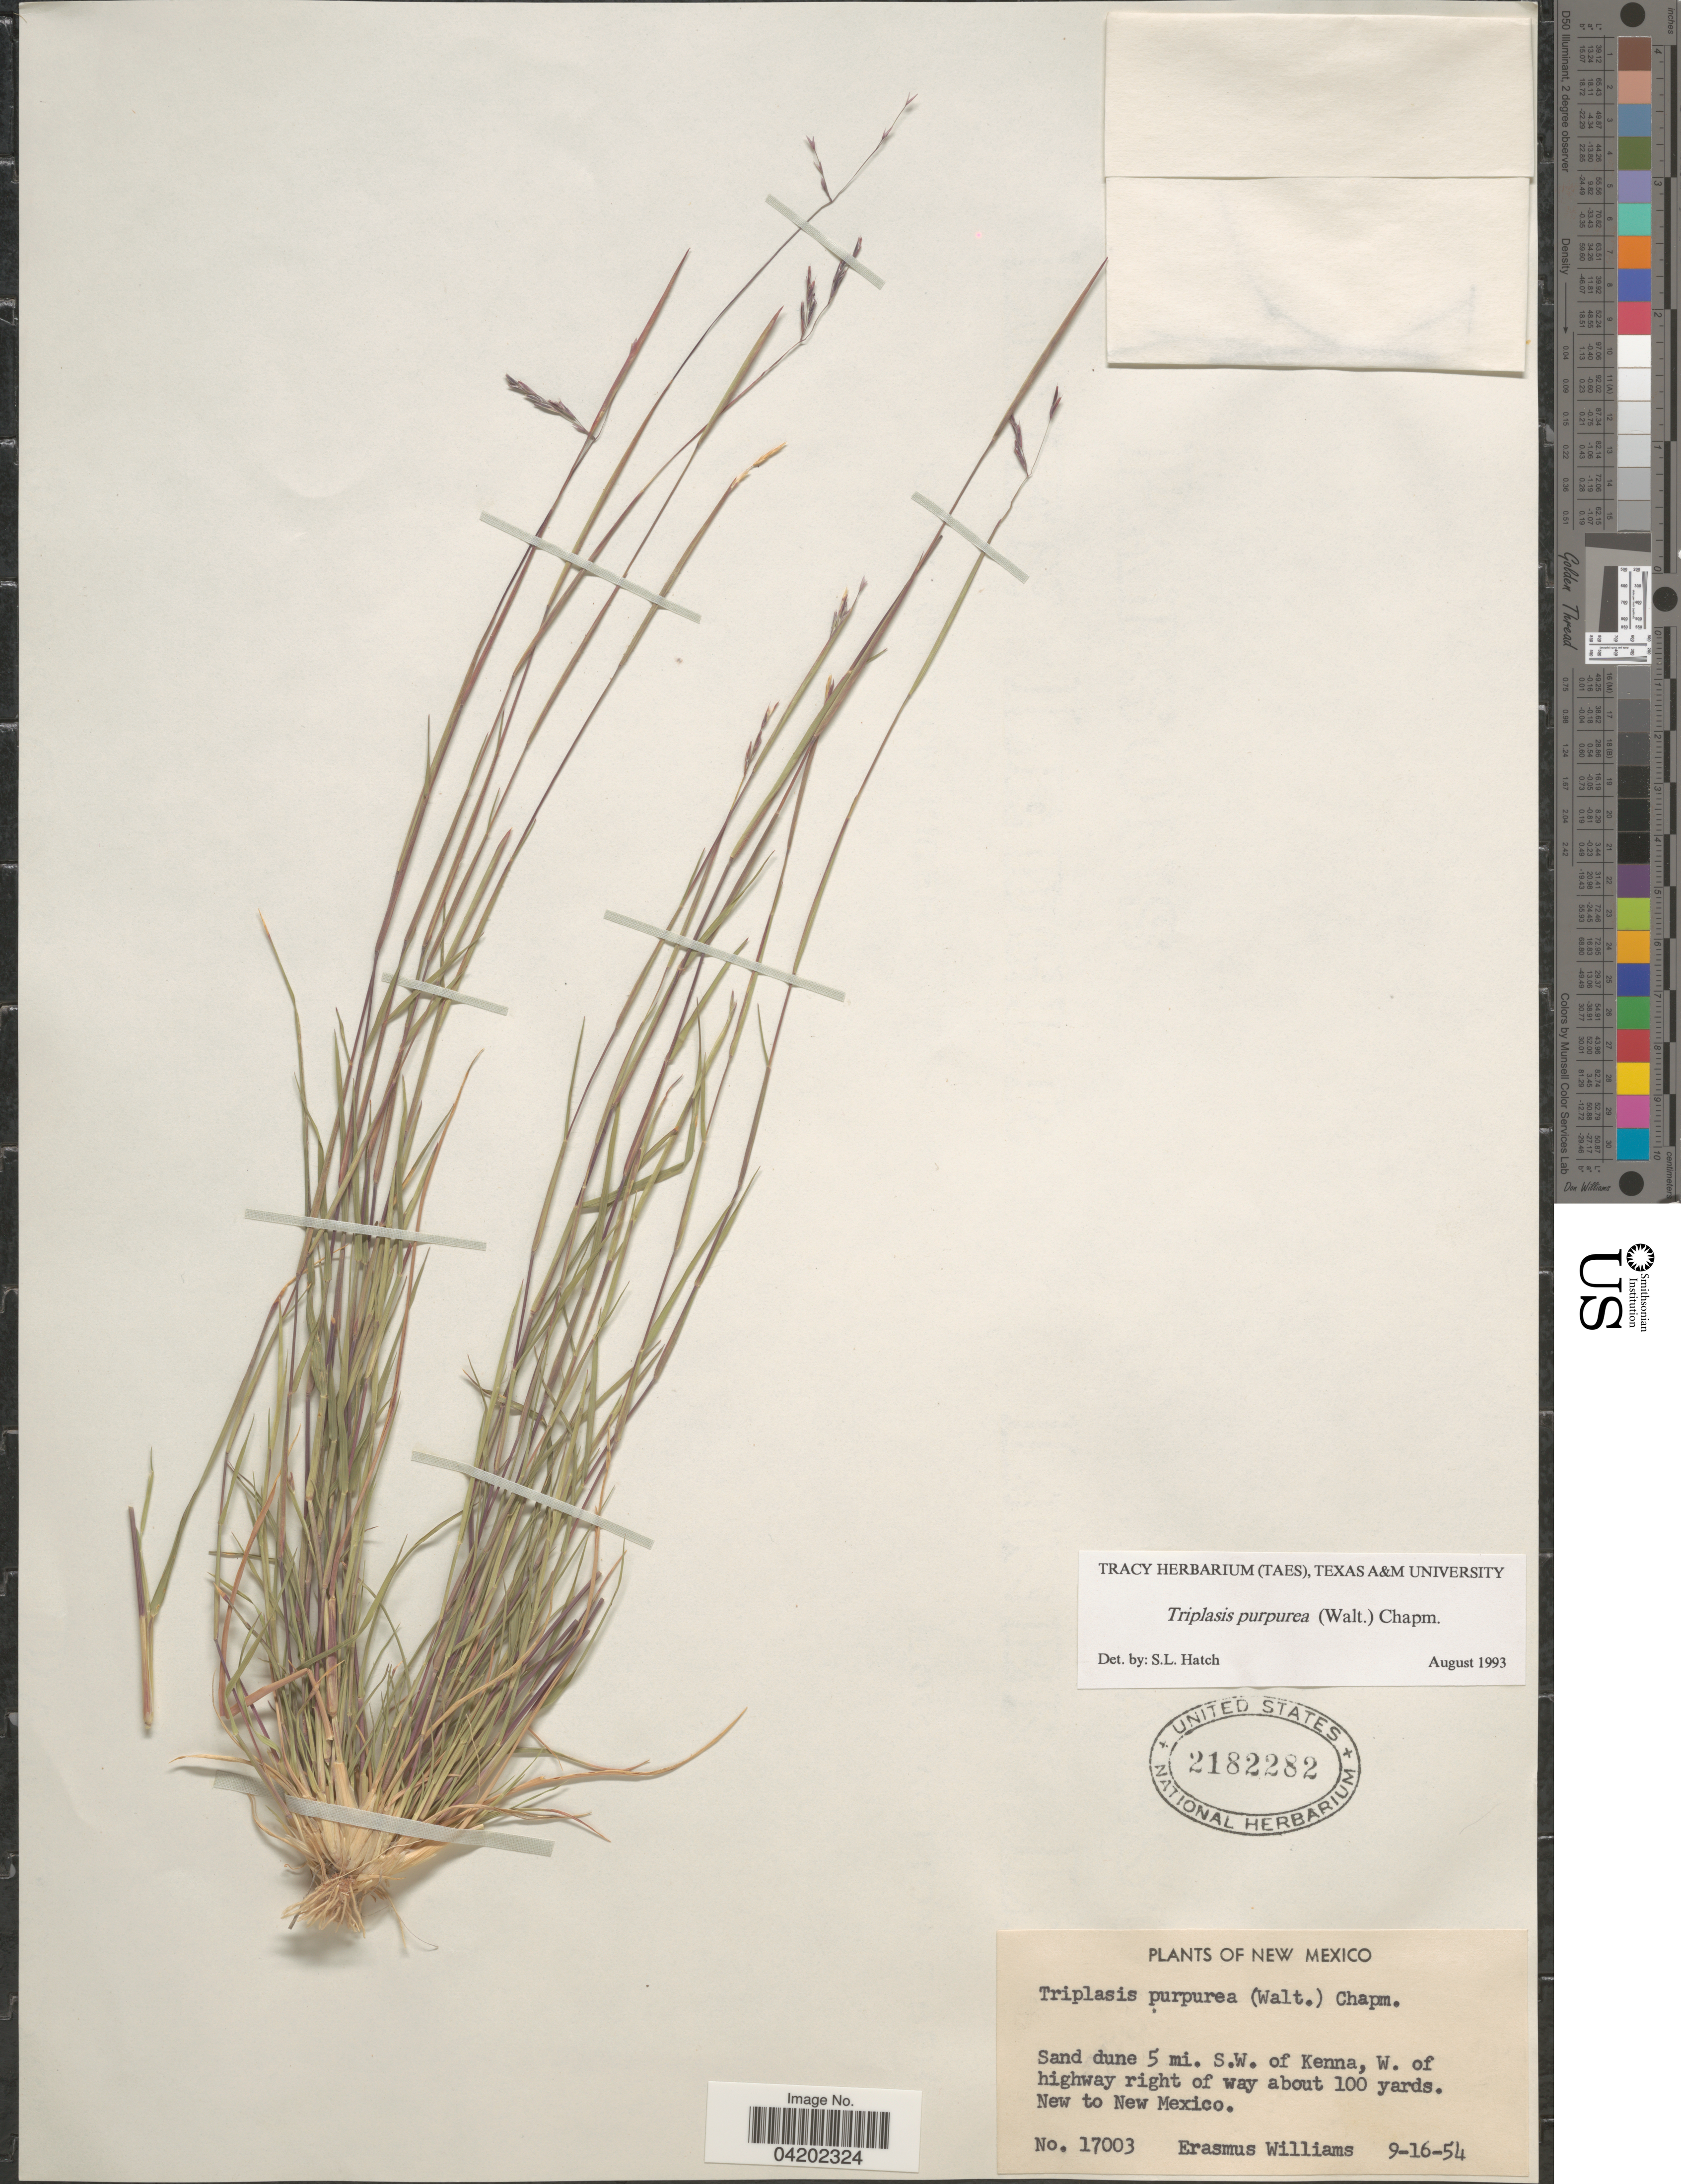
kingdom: Plantae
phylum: Tracheophyta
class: Liliopsida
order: Poales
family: Poaceae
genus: Triplasis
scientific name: Triplasis purpurea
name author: (Walter) Chapm.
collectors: E. Williams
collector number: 17003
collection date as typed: Transcribed d/m/y: 16/9/54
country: United States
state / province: New Mexico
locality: Sand dune 5 mi. S.W. of Kenna, W. of highway right of way about 100 yards.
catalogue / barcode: US 2182282